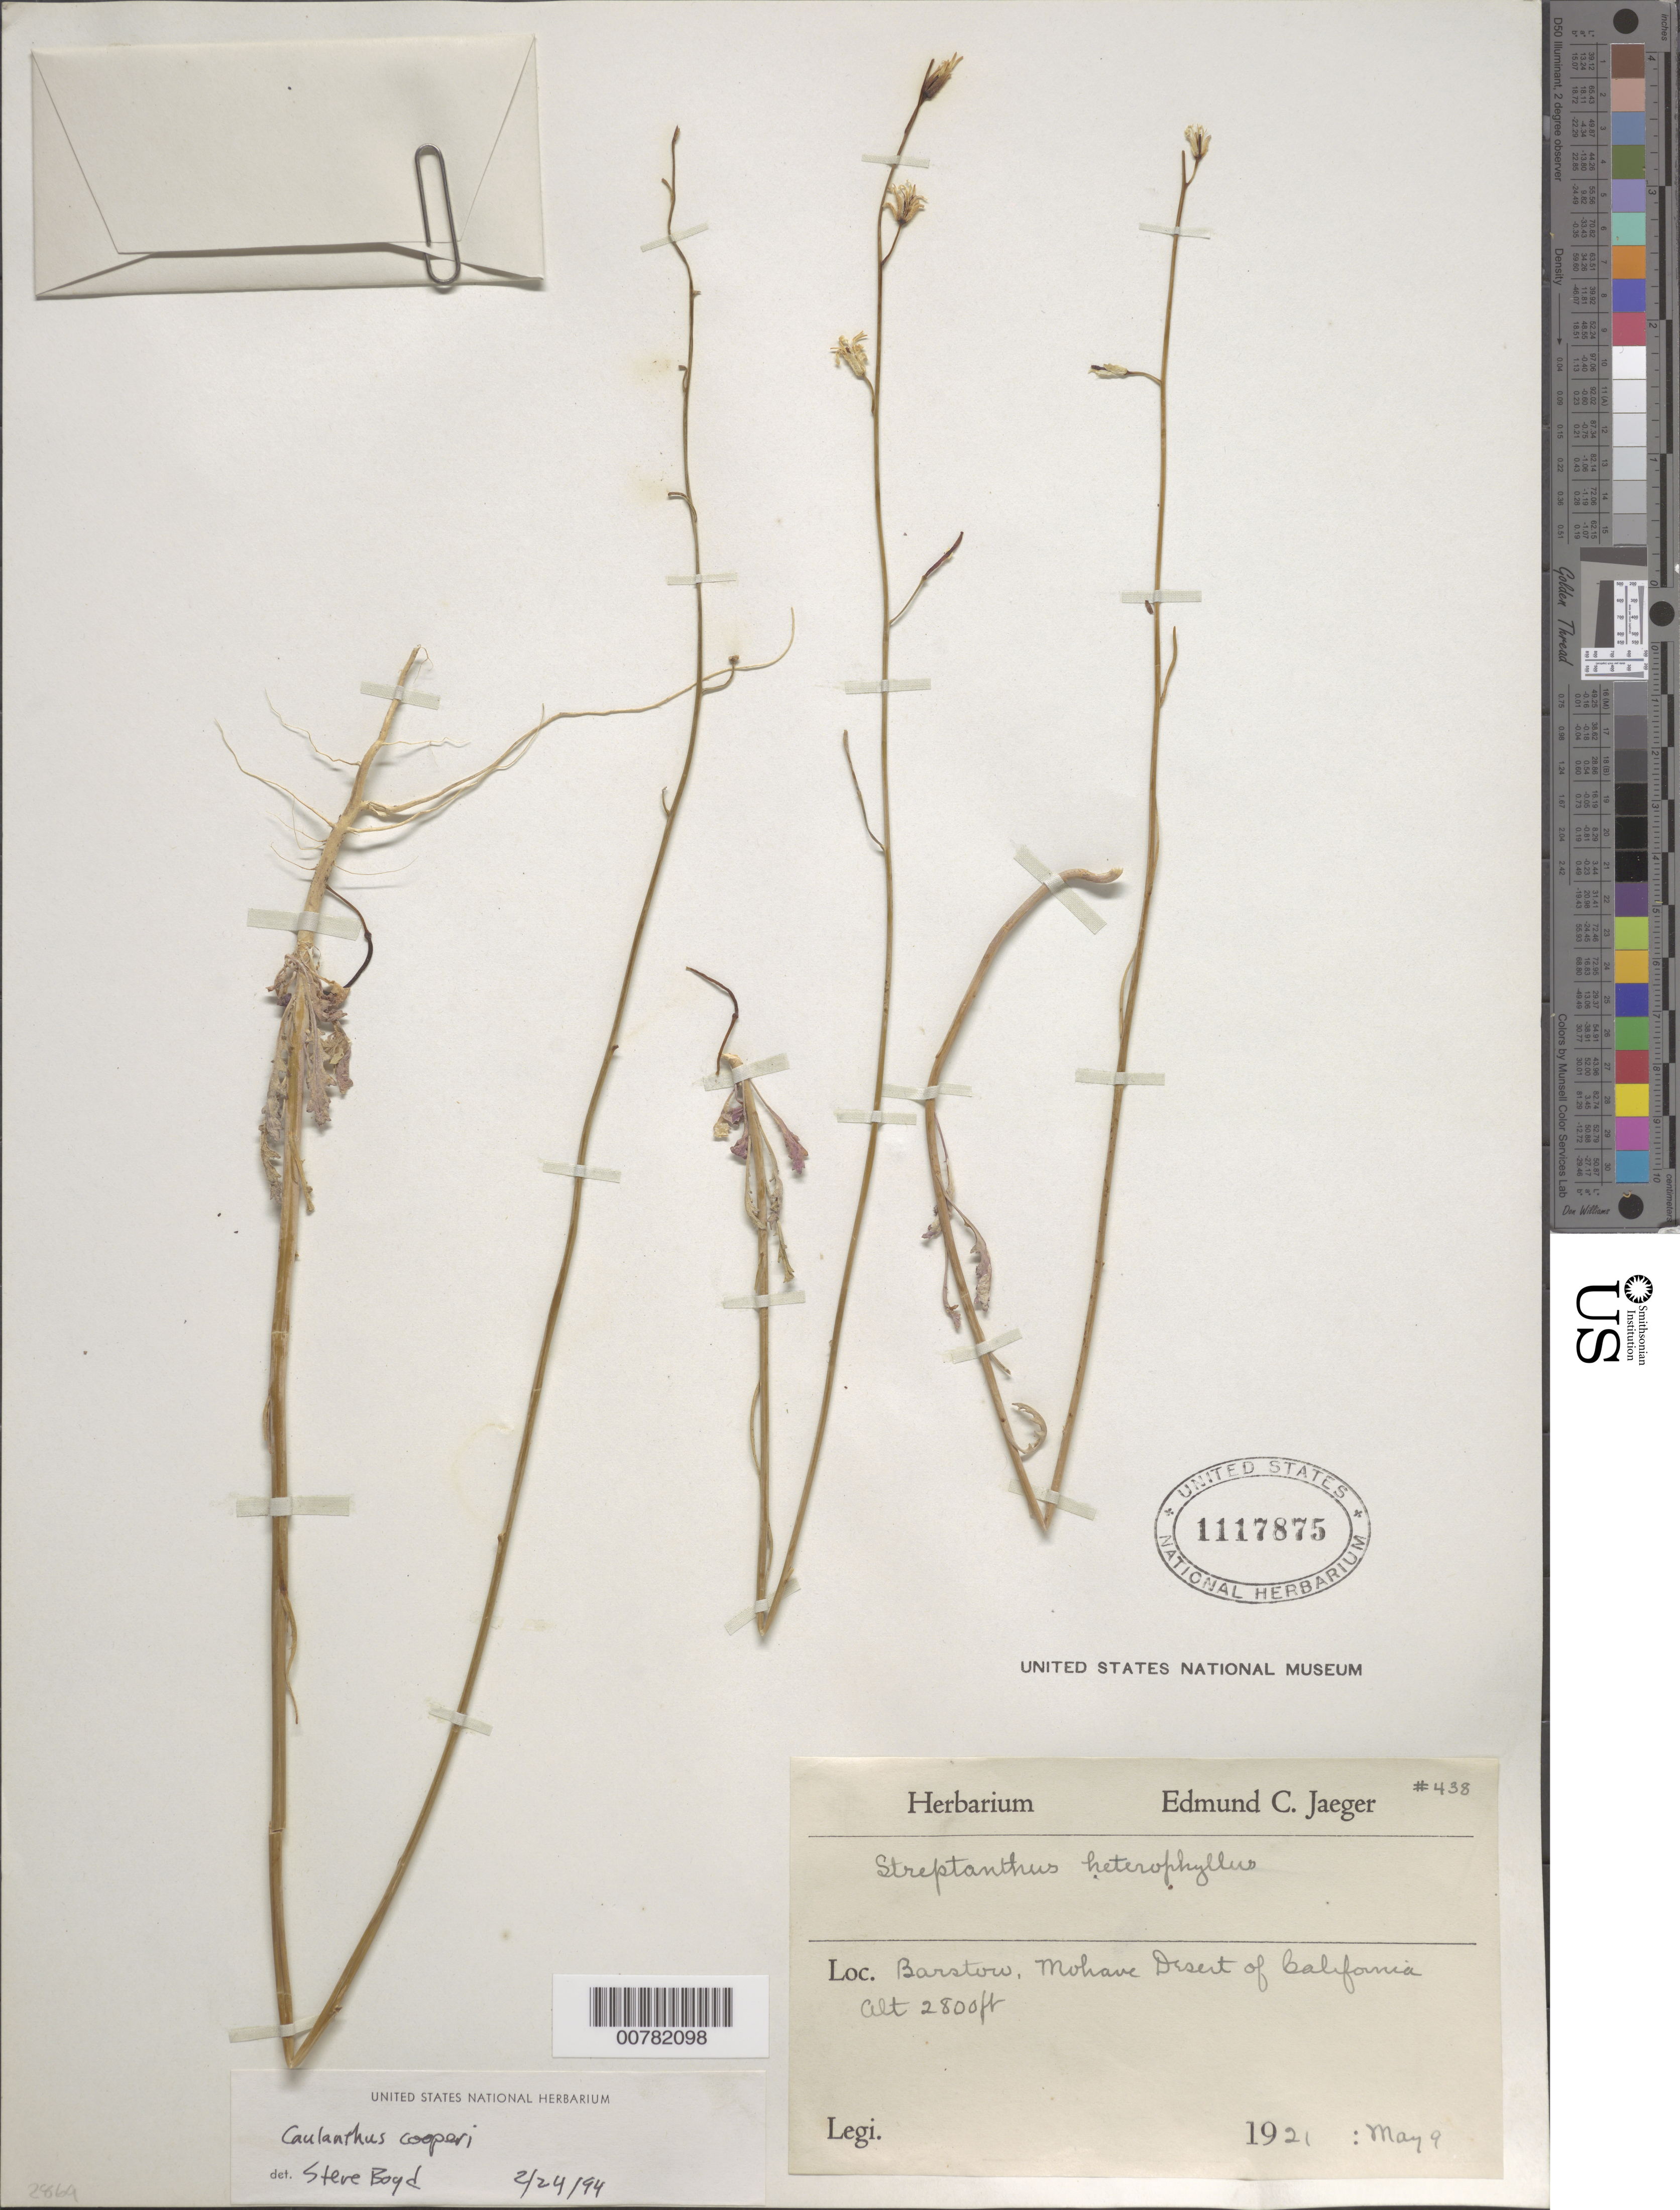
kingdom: Plantae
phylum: Tracheophyta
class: Magnoliopsida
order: Brassicales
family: Brassicaceae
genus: Caulanthus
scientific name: Caulanthus cooperi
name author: (S. Watson) Payson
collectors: ex herb. E.C. Jaeger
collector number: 438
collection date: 1921-05-09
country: United States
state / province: California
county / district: Kern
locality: Barstow, Mohave Desert of California.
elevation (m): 853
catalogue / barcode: US 1117875